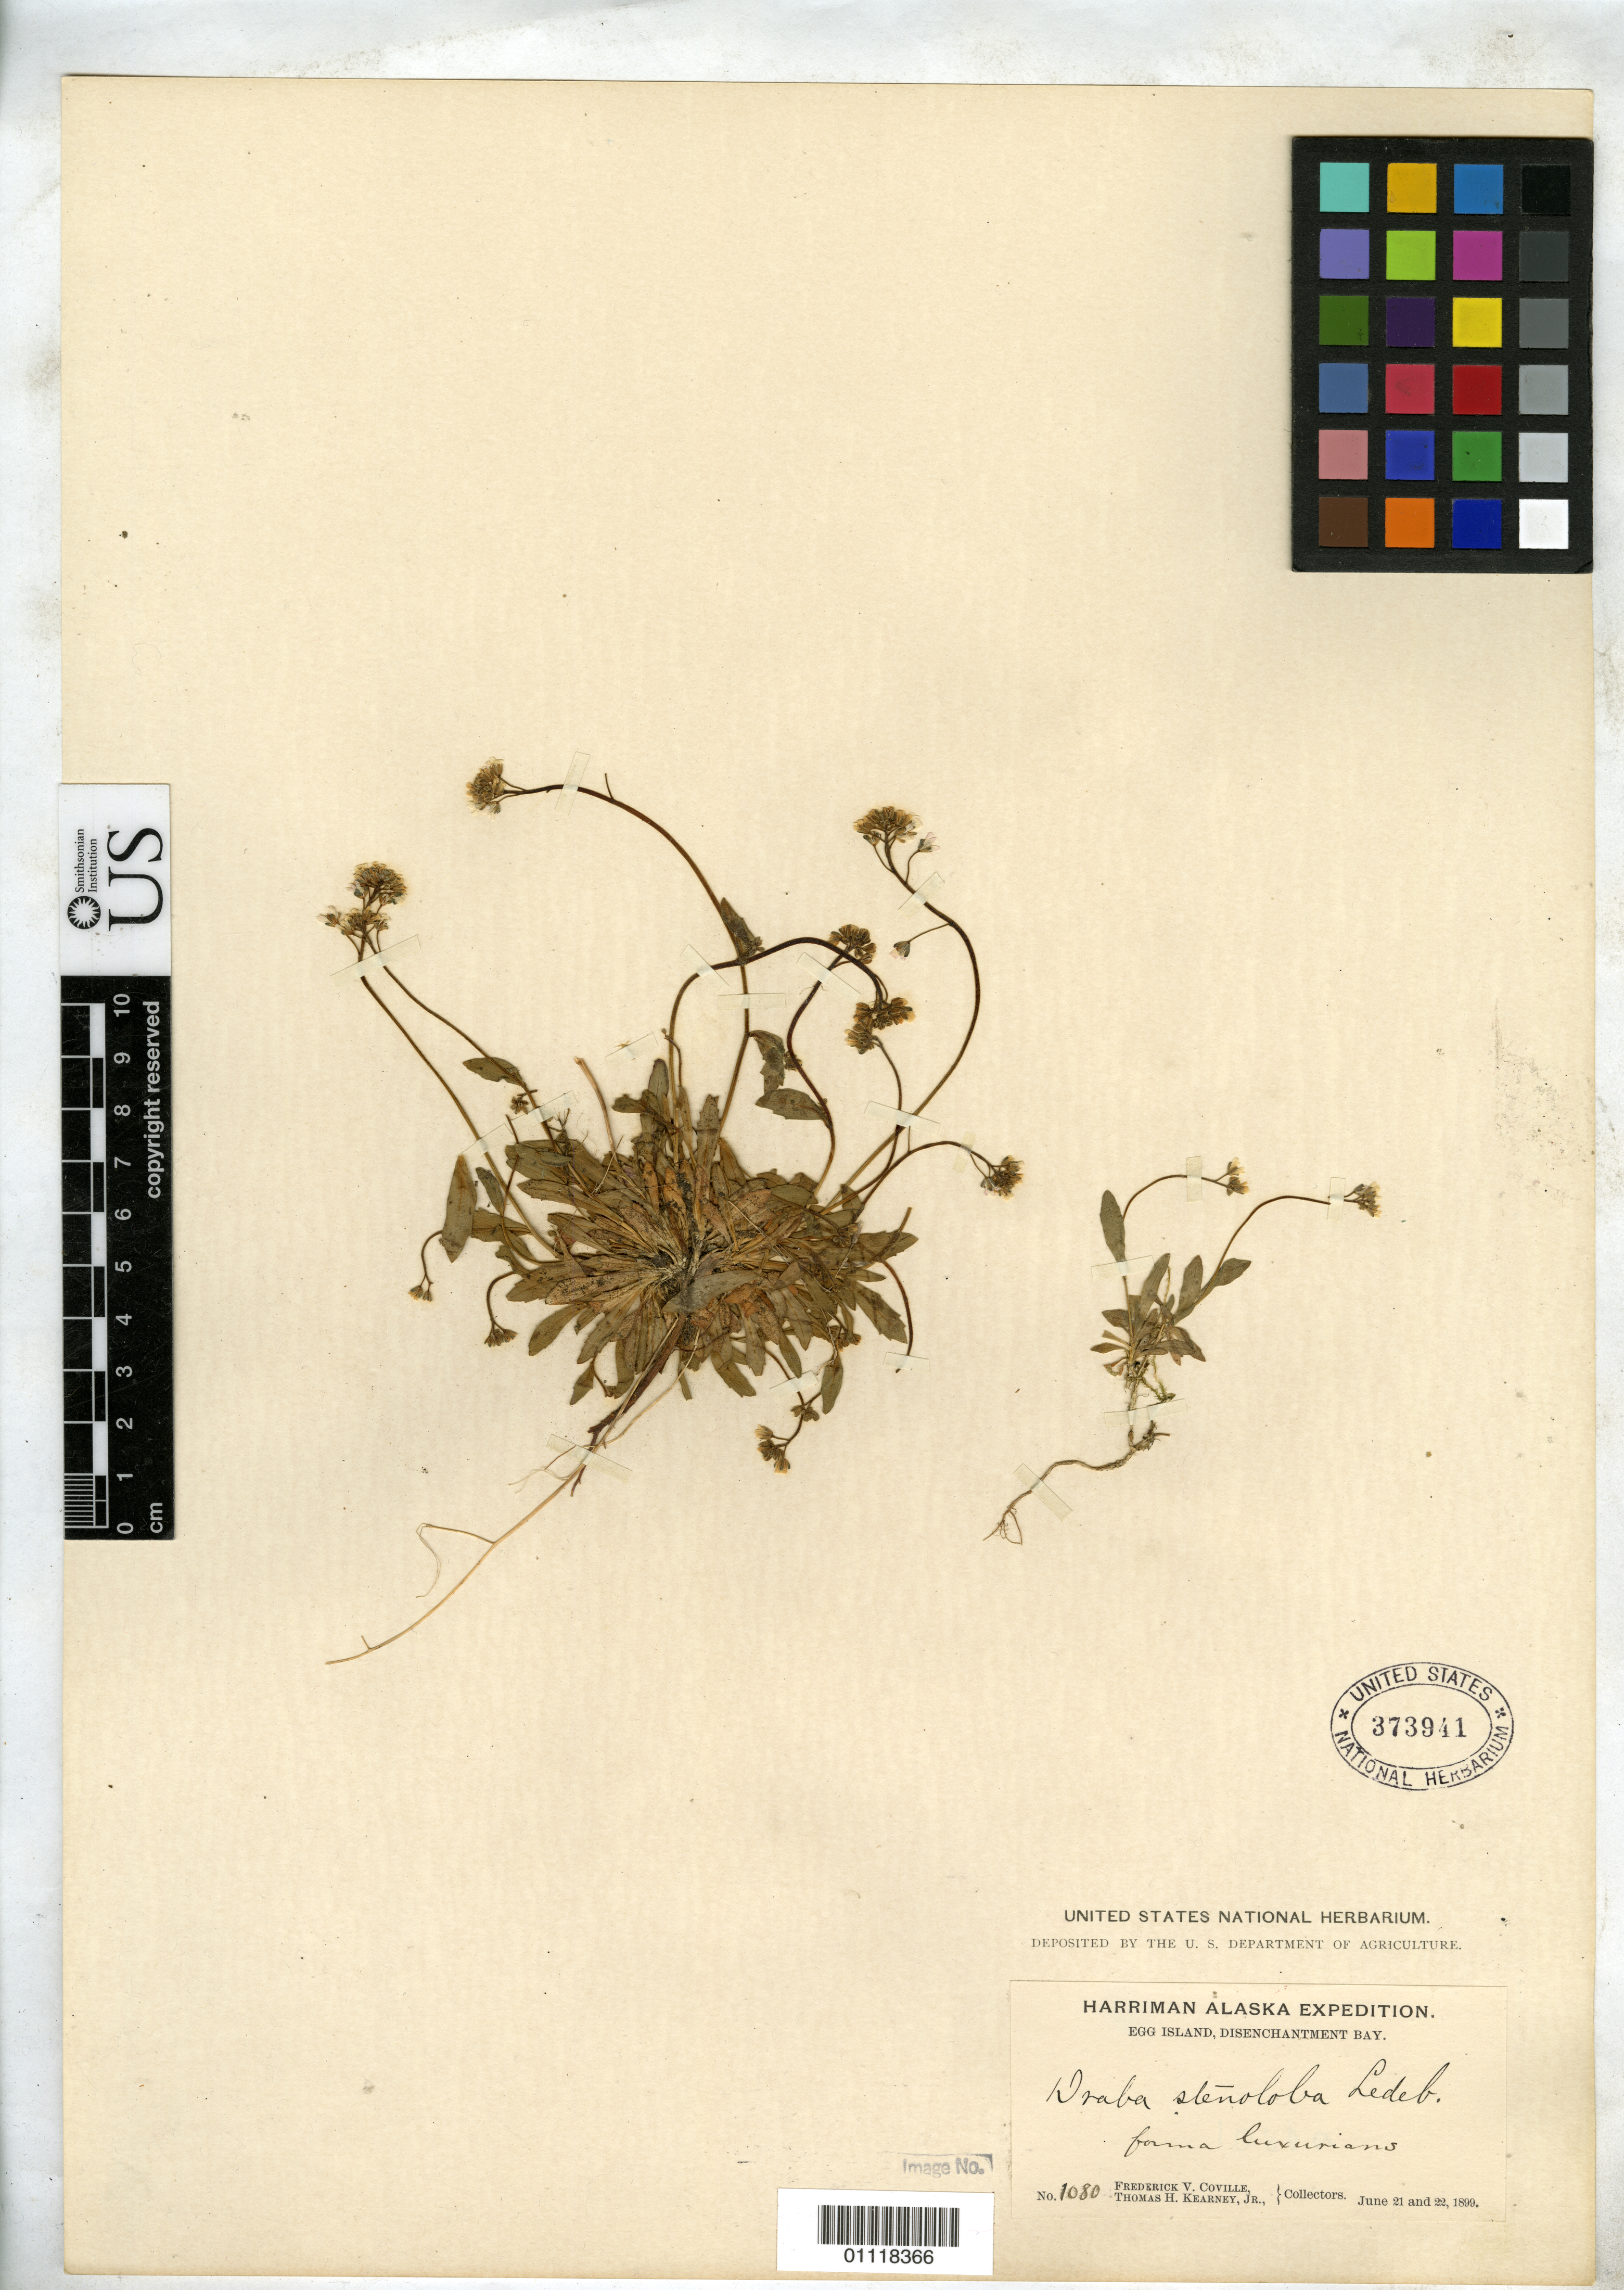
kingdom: Plantae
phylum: Tracheophyta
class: Magnoliopsida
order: Brassicales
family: Brassicaceae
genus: Draba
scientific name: Draba stenoloba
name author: Ledeb.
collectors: F. V. Coville & T. H. Kearney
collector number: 1080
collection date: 1899-06-21,1899-06-22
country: United States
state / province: Alaska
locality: Egg Island, Disenchantment Bay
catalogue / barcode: US 373941